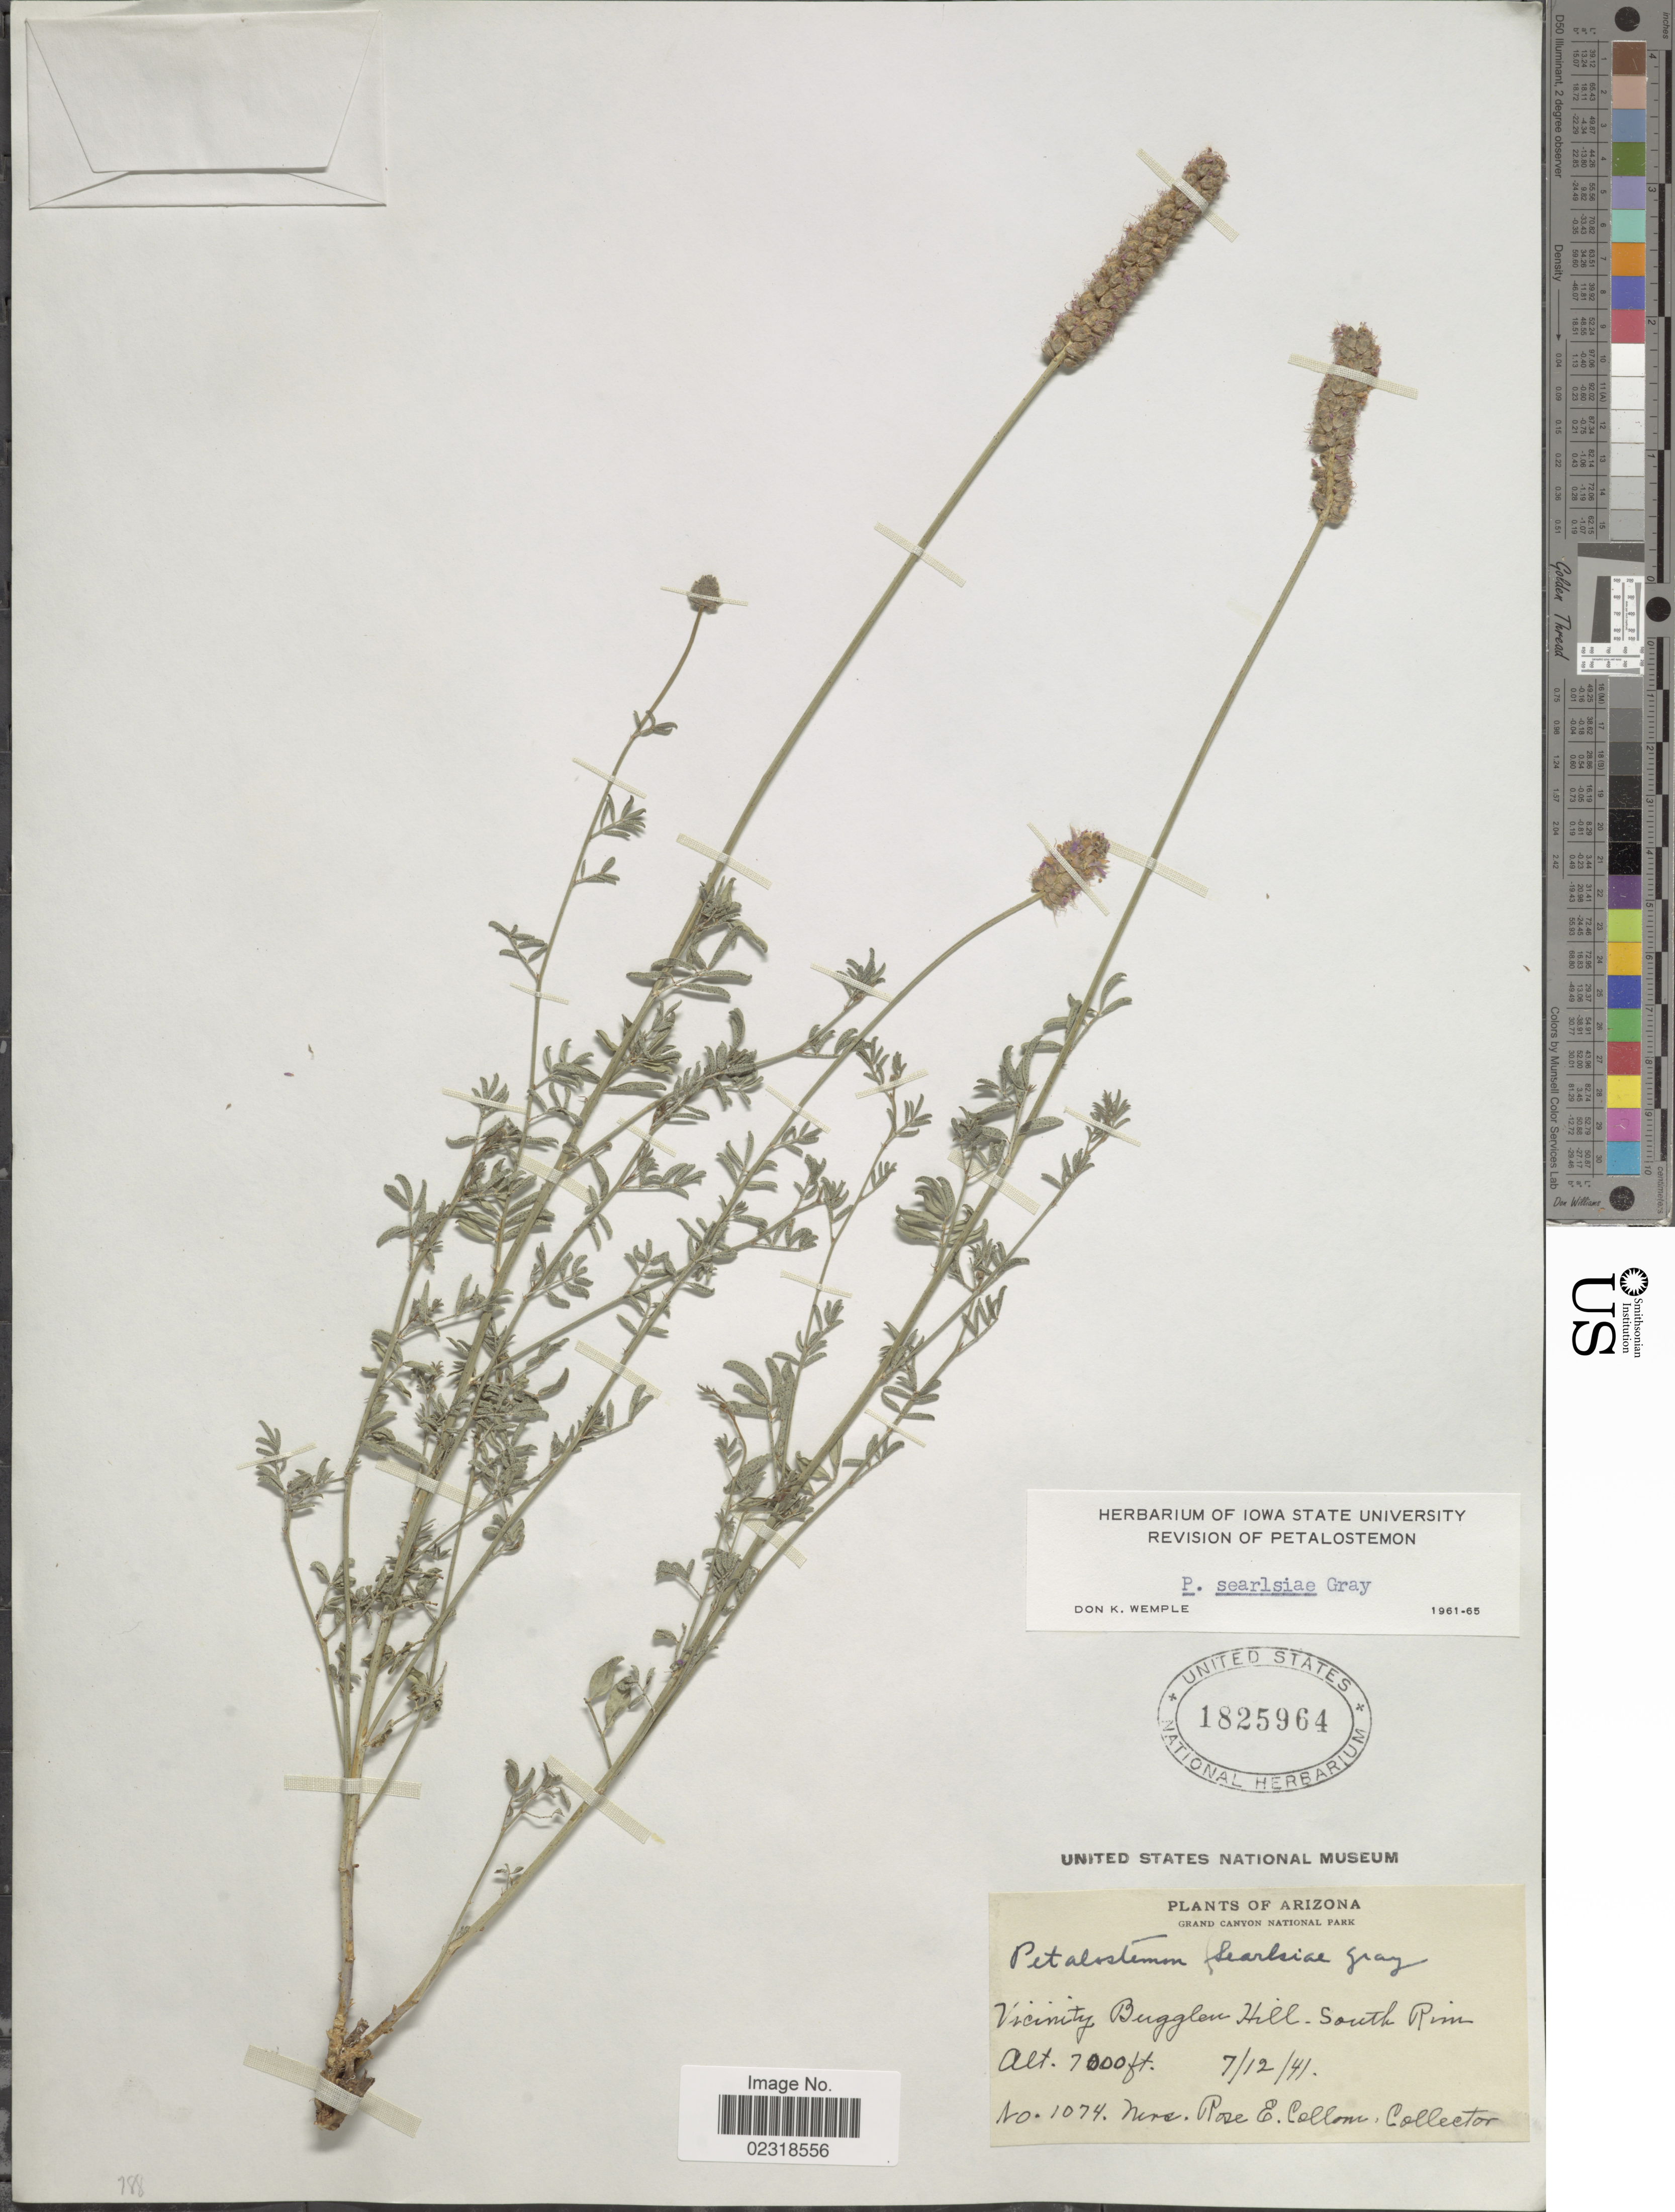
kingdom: Plantae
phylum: Tracheophyta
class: Magnoliopsida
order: Fabales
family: Fabaceae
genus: Dalea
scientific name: Dalea searlsiae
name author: (A. Gray) Barneby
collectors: R. E. Collom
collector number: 1074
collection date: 1941-07-12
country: United States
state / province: Arizona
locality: Grand Canyon National Park, Vicinity Bugglen Hill, South Rim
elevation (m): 2134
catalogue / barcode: US 1825964